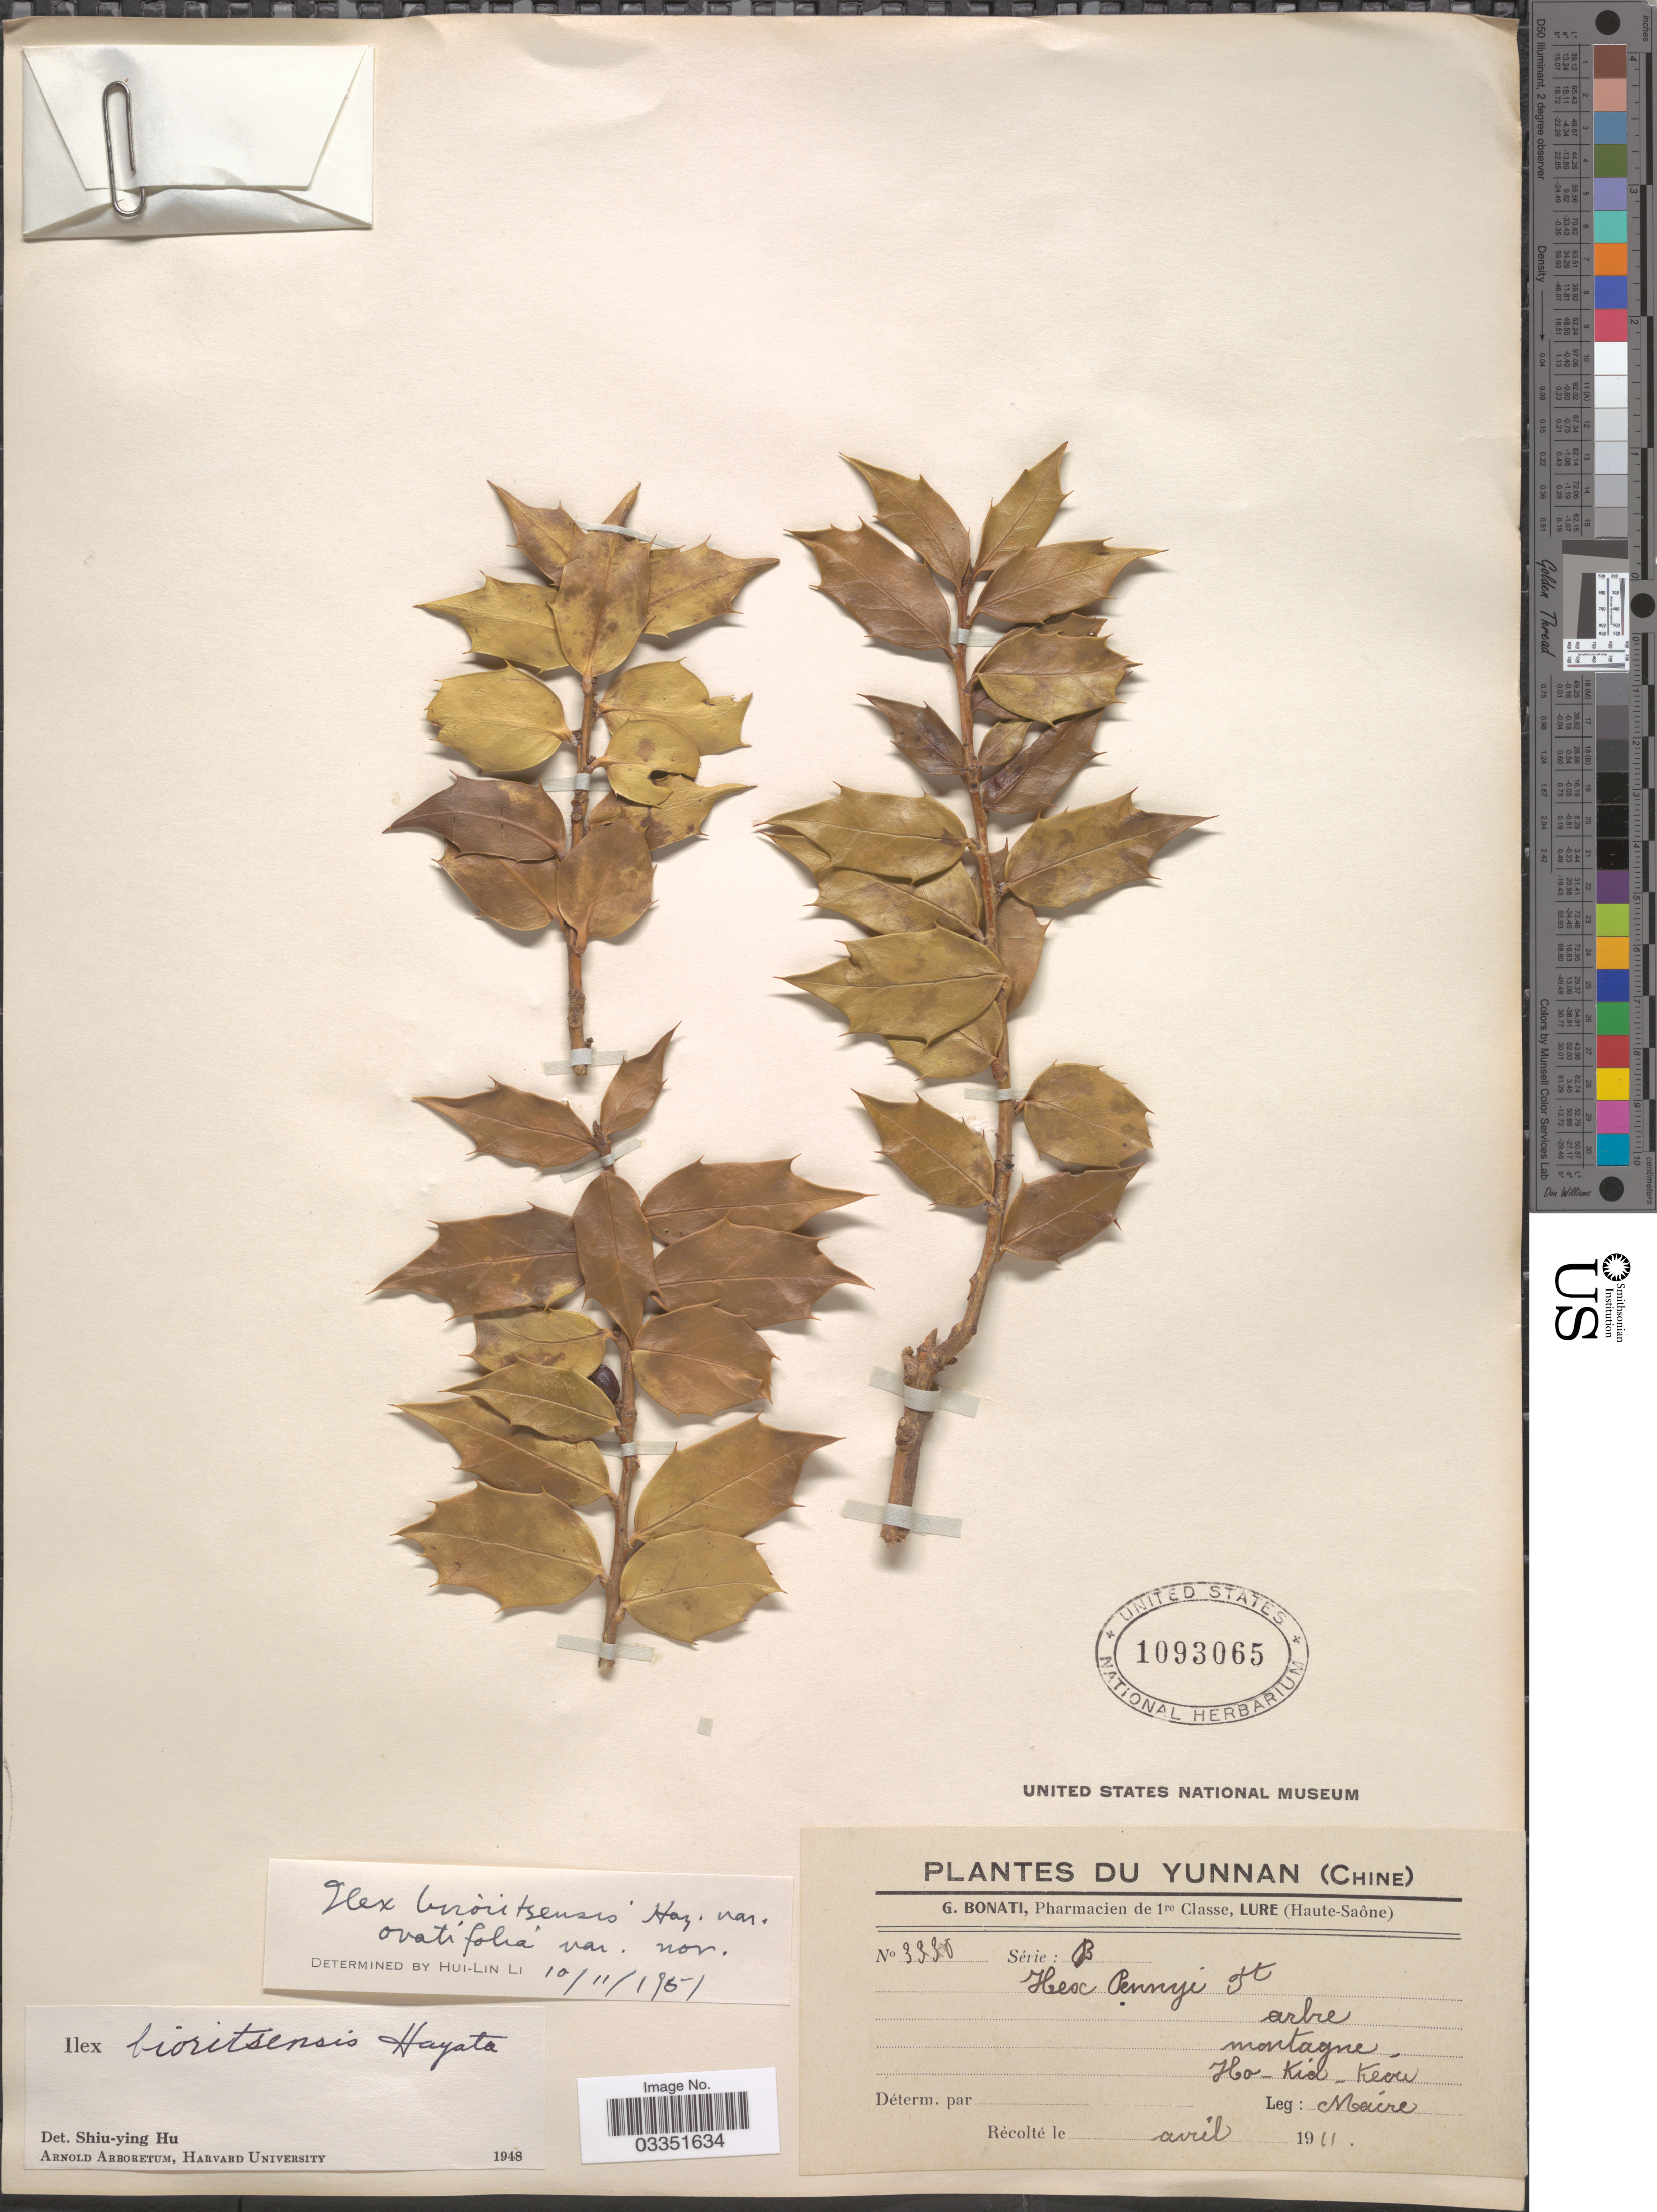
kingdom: Plantae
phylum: Tracheophyta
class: Magnoliopsida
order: Aquifoliales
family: Aquifoliaceae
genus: Ilex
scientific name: Ilex bioritsensis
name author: Hayata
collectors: Maire, --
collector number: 3330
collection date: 1911-04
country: China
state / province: Yunnan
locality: Ho-Kia-Keou.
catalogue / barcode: US 1093065